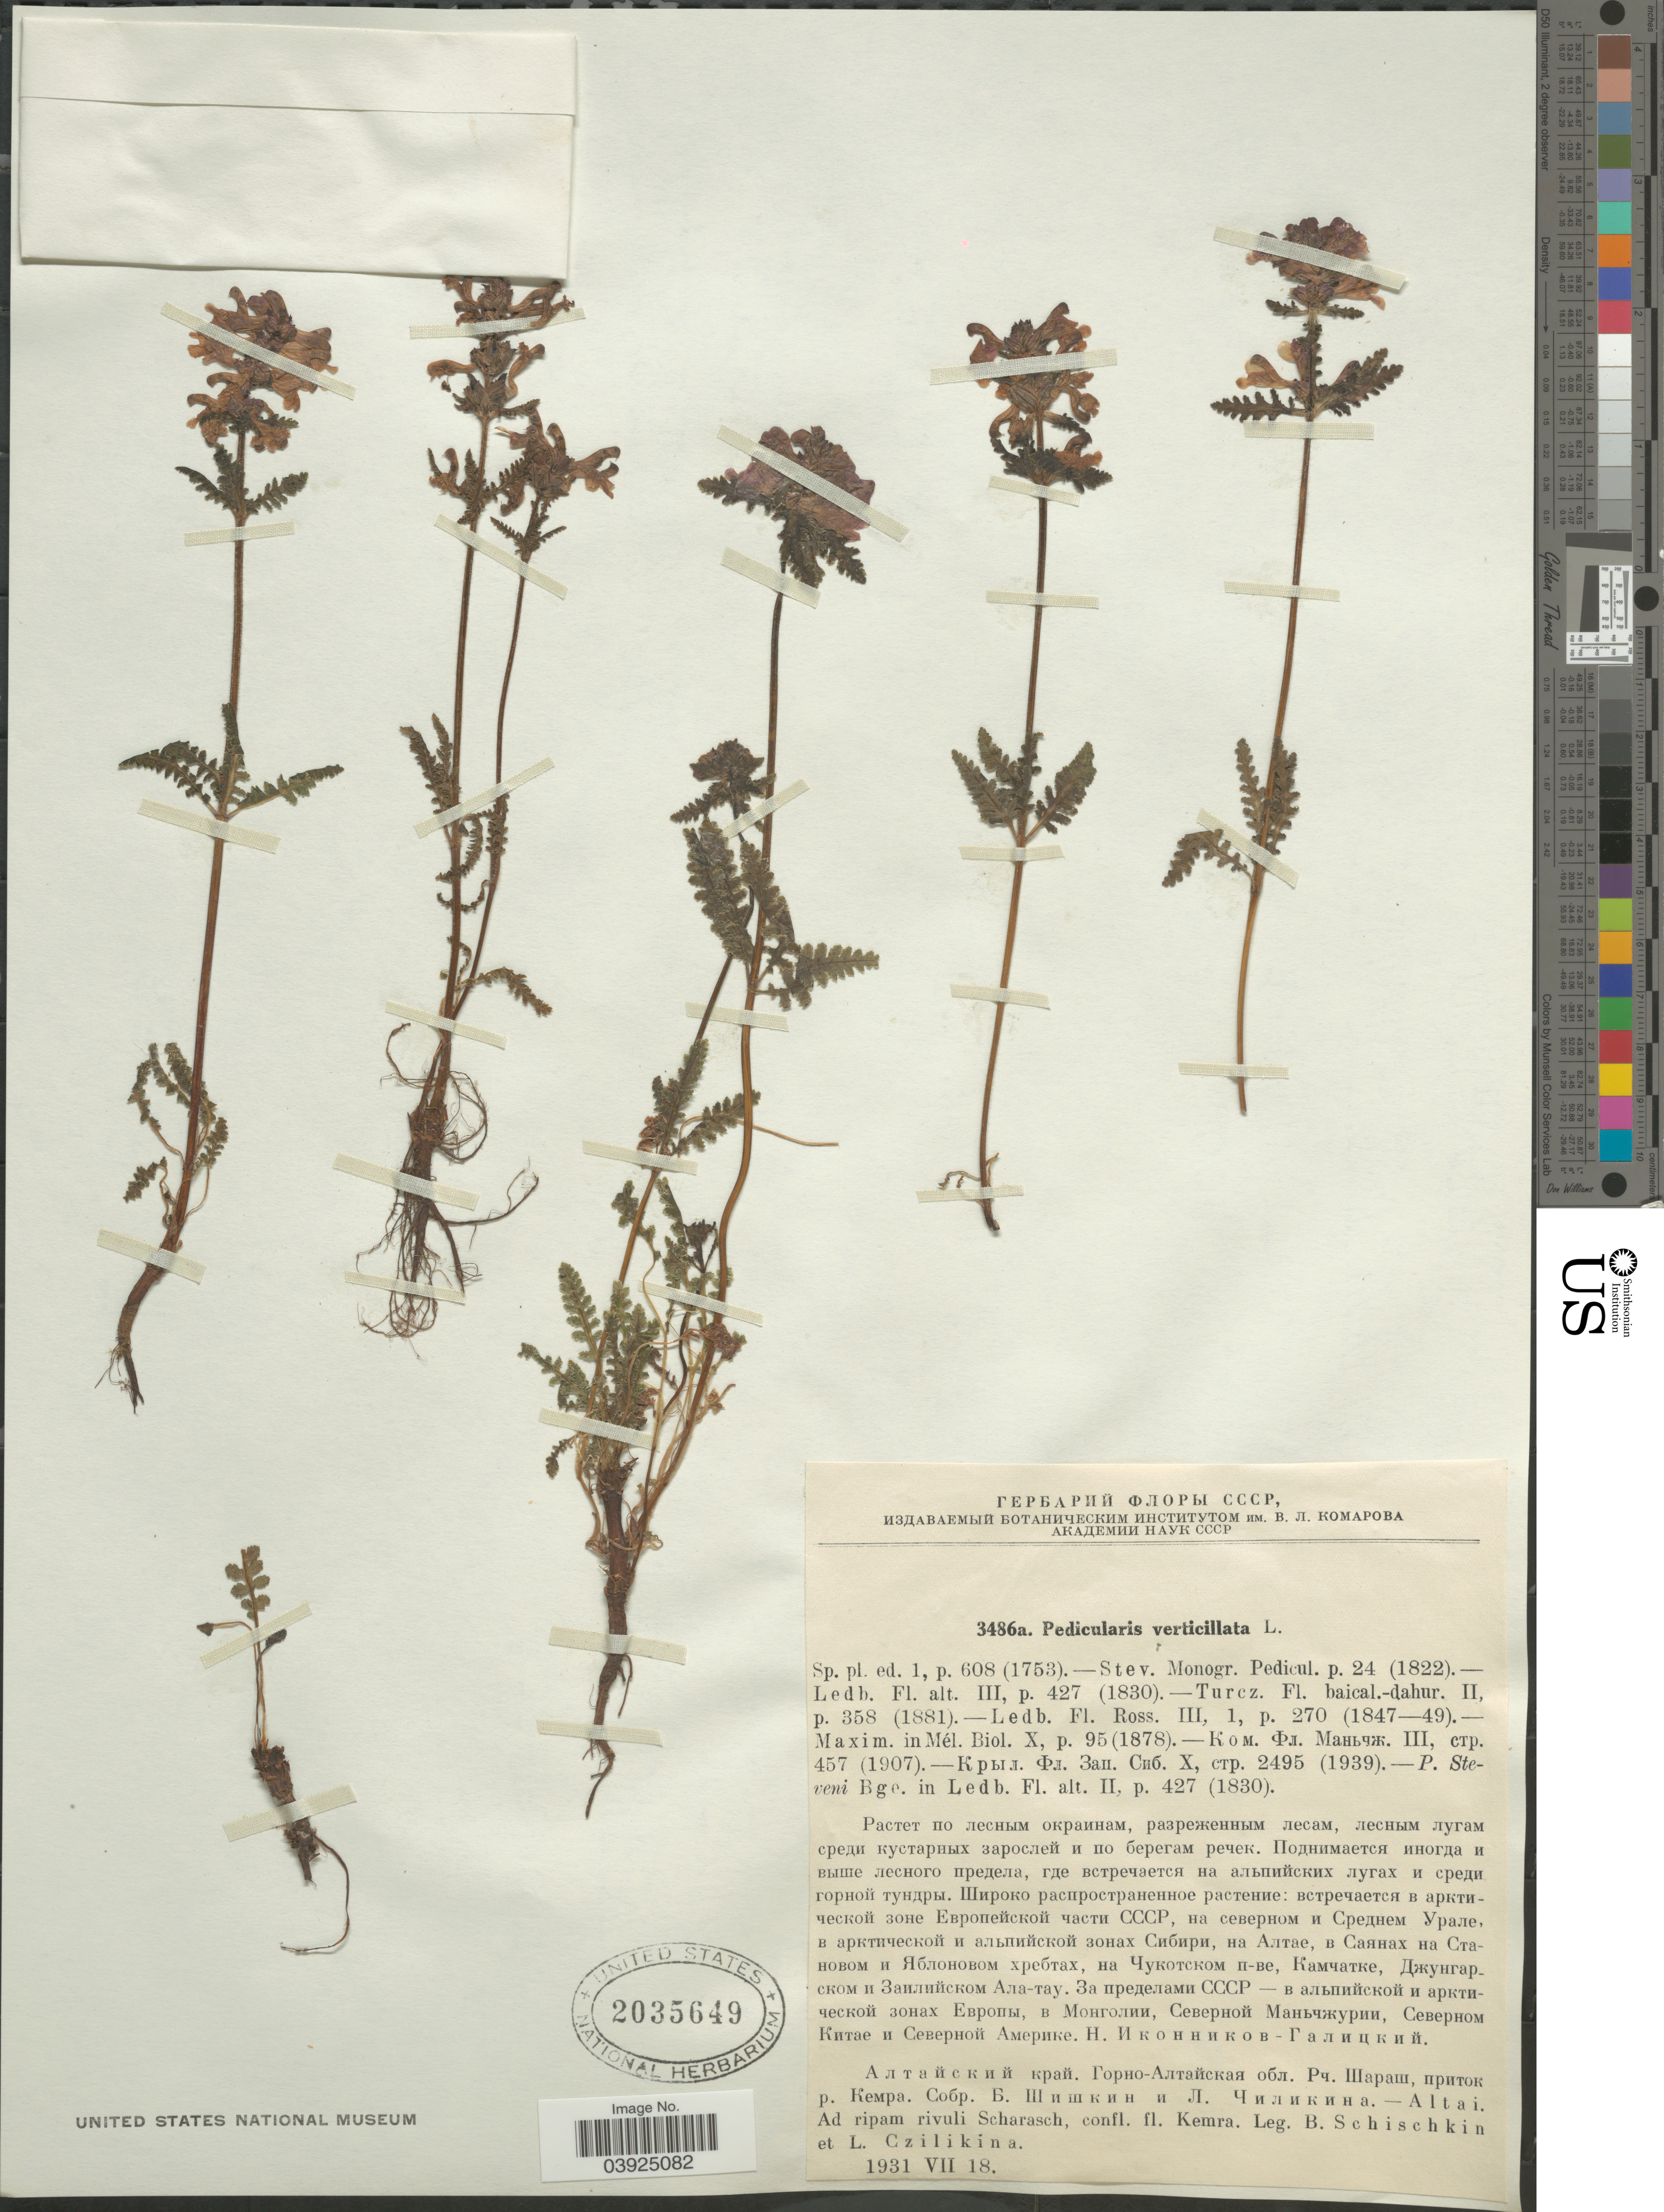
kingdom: Plantae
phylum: Tracheophyta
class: Magnoliopsida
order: Lamiales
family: Orobanchaceae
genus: Pedicularis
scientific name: Pedicularis verticillata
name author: L.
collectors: B. Schischkin & L. Czilikina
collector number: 3486a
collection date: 1931-07-18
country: Russian Federation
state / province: Altai Republic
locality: Altai. Ad ripam rivuli Scharasch, confl. fl. Kemra.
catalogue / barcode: US 2035649